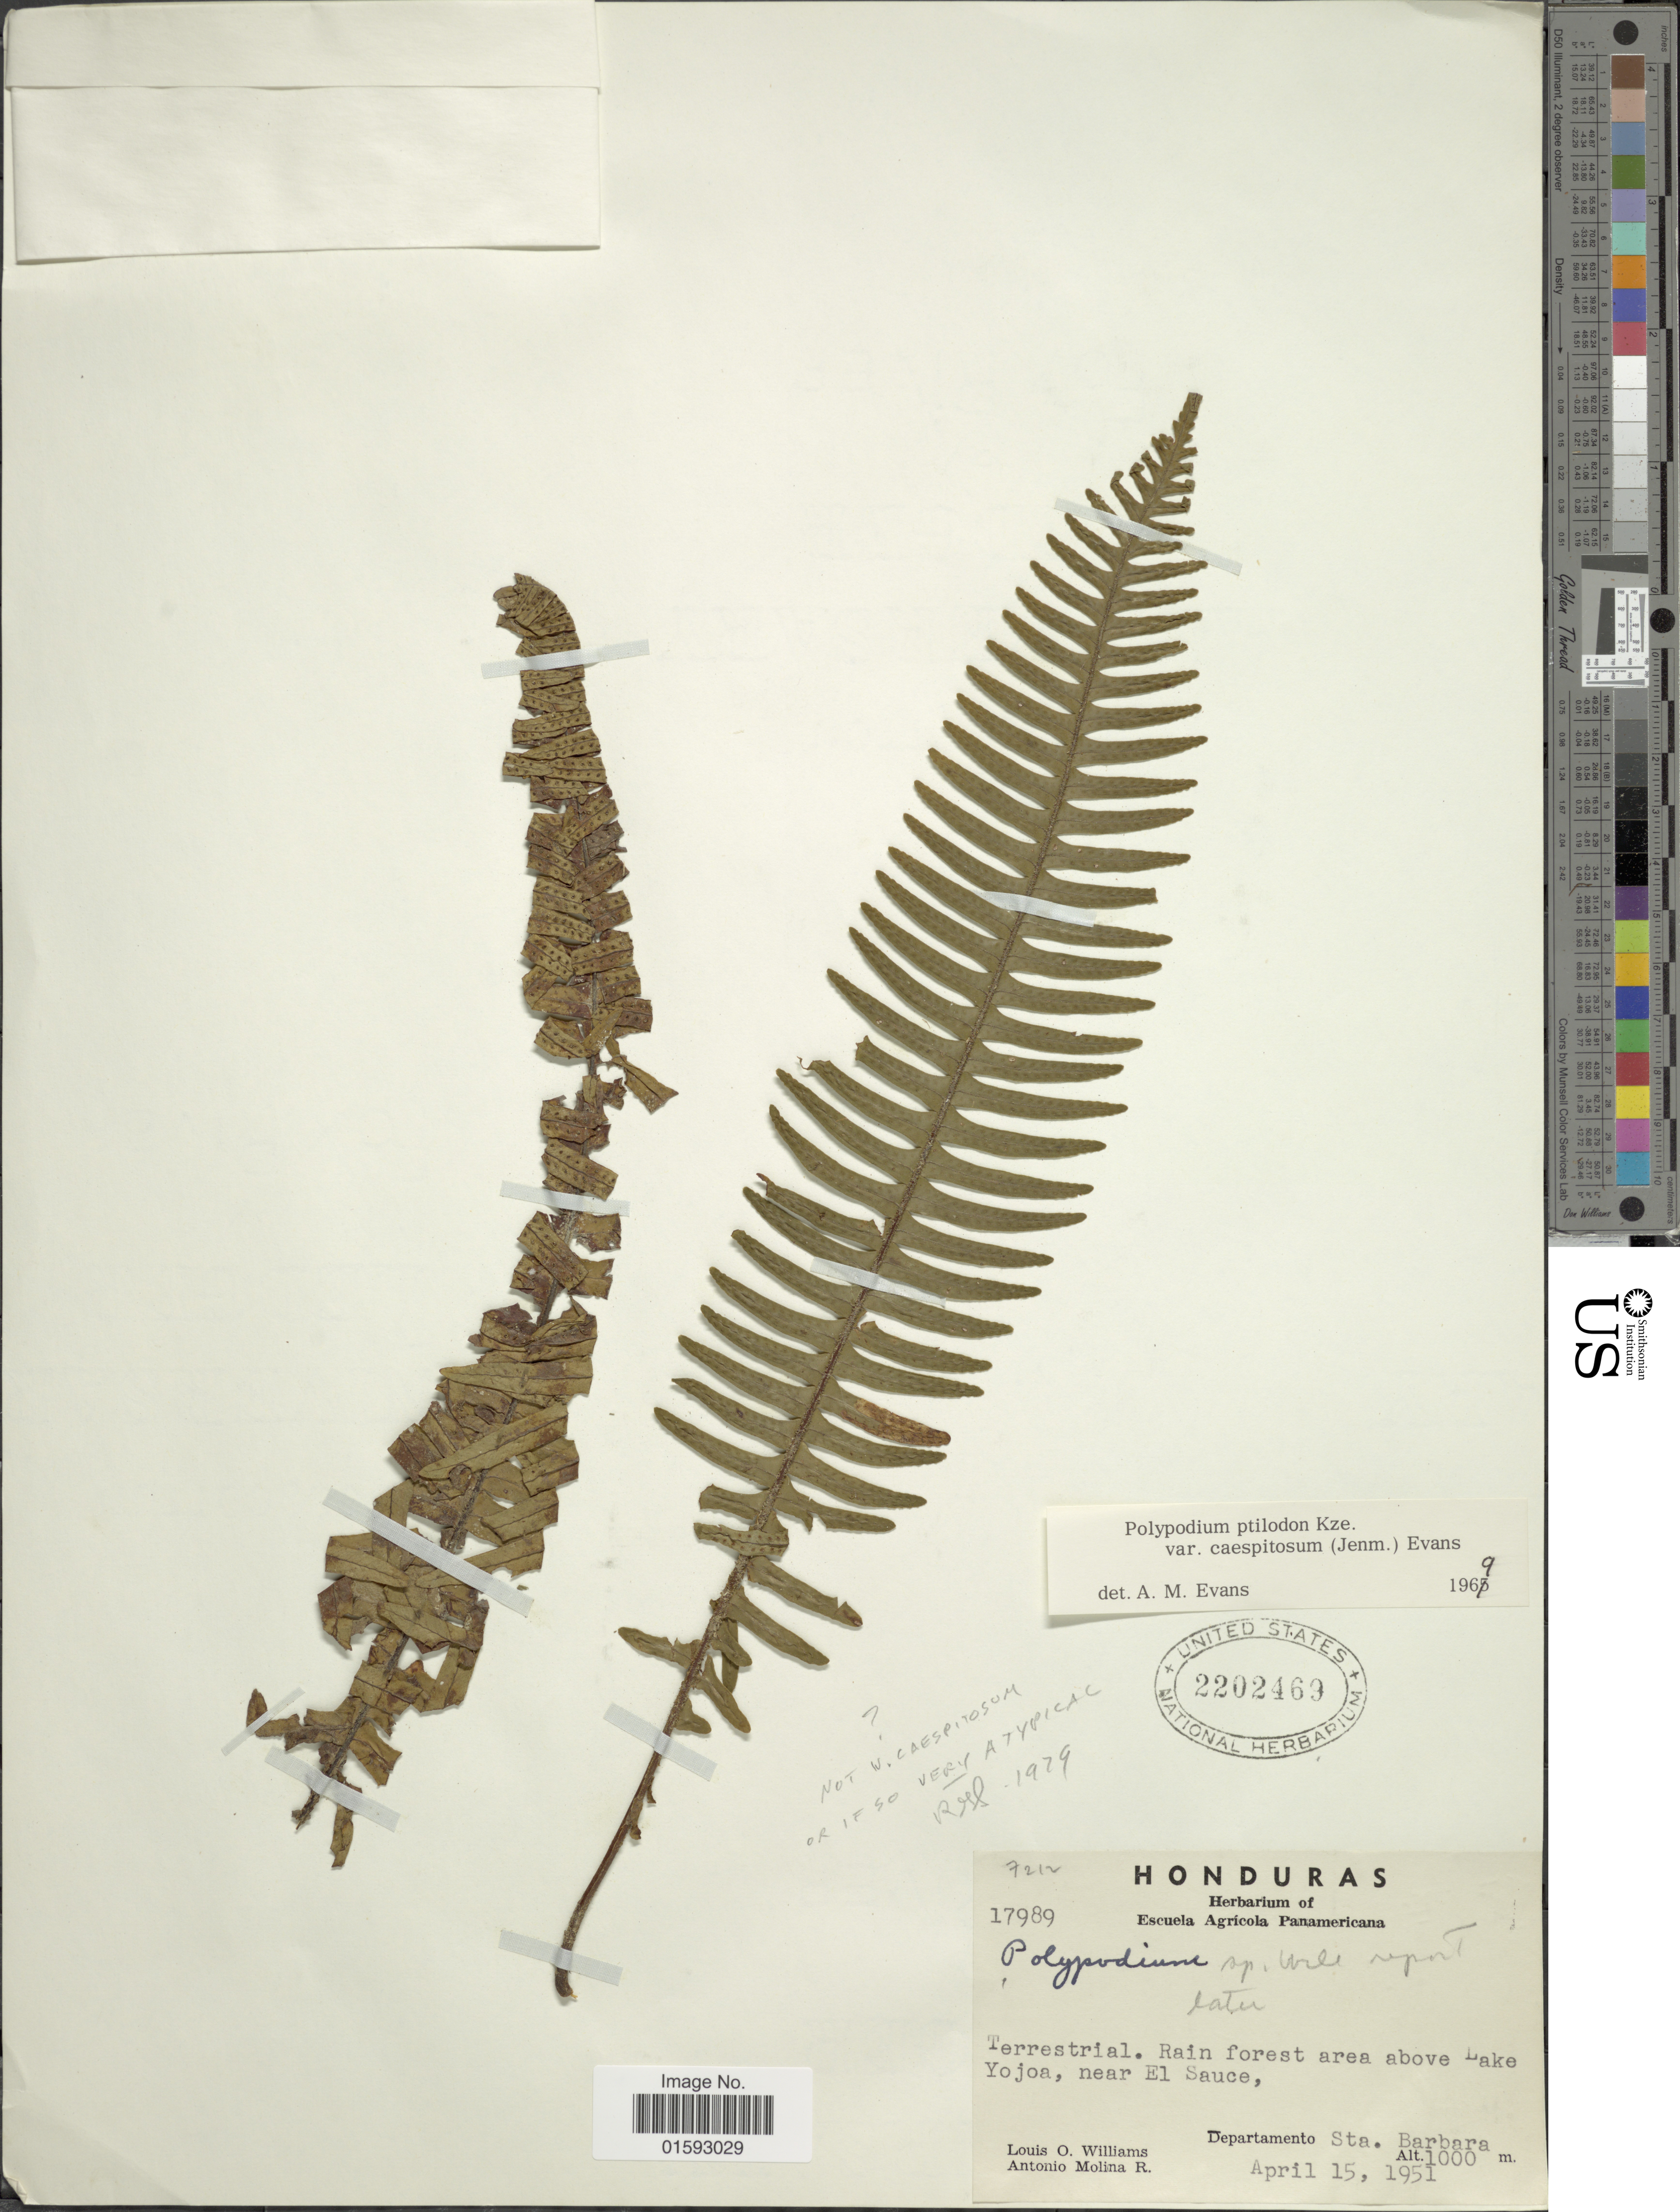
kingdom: Plantae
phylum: Tracheophyta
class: Polypodiopsida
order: Polypodiales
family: Polypodiaceae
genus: Pecluma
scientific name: Pecluma ptilodos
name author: (Kunze) Price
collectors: L. O. Williams & A. Molina R.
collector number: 17989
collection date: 1951-04-15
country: Honduras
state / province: Santa Bárbara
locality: Terrestrial. Rain forest area above Lake Yojoa, near El Sauce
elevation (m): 1000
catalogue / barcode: US 2202469